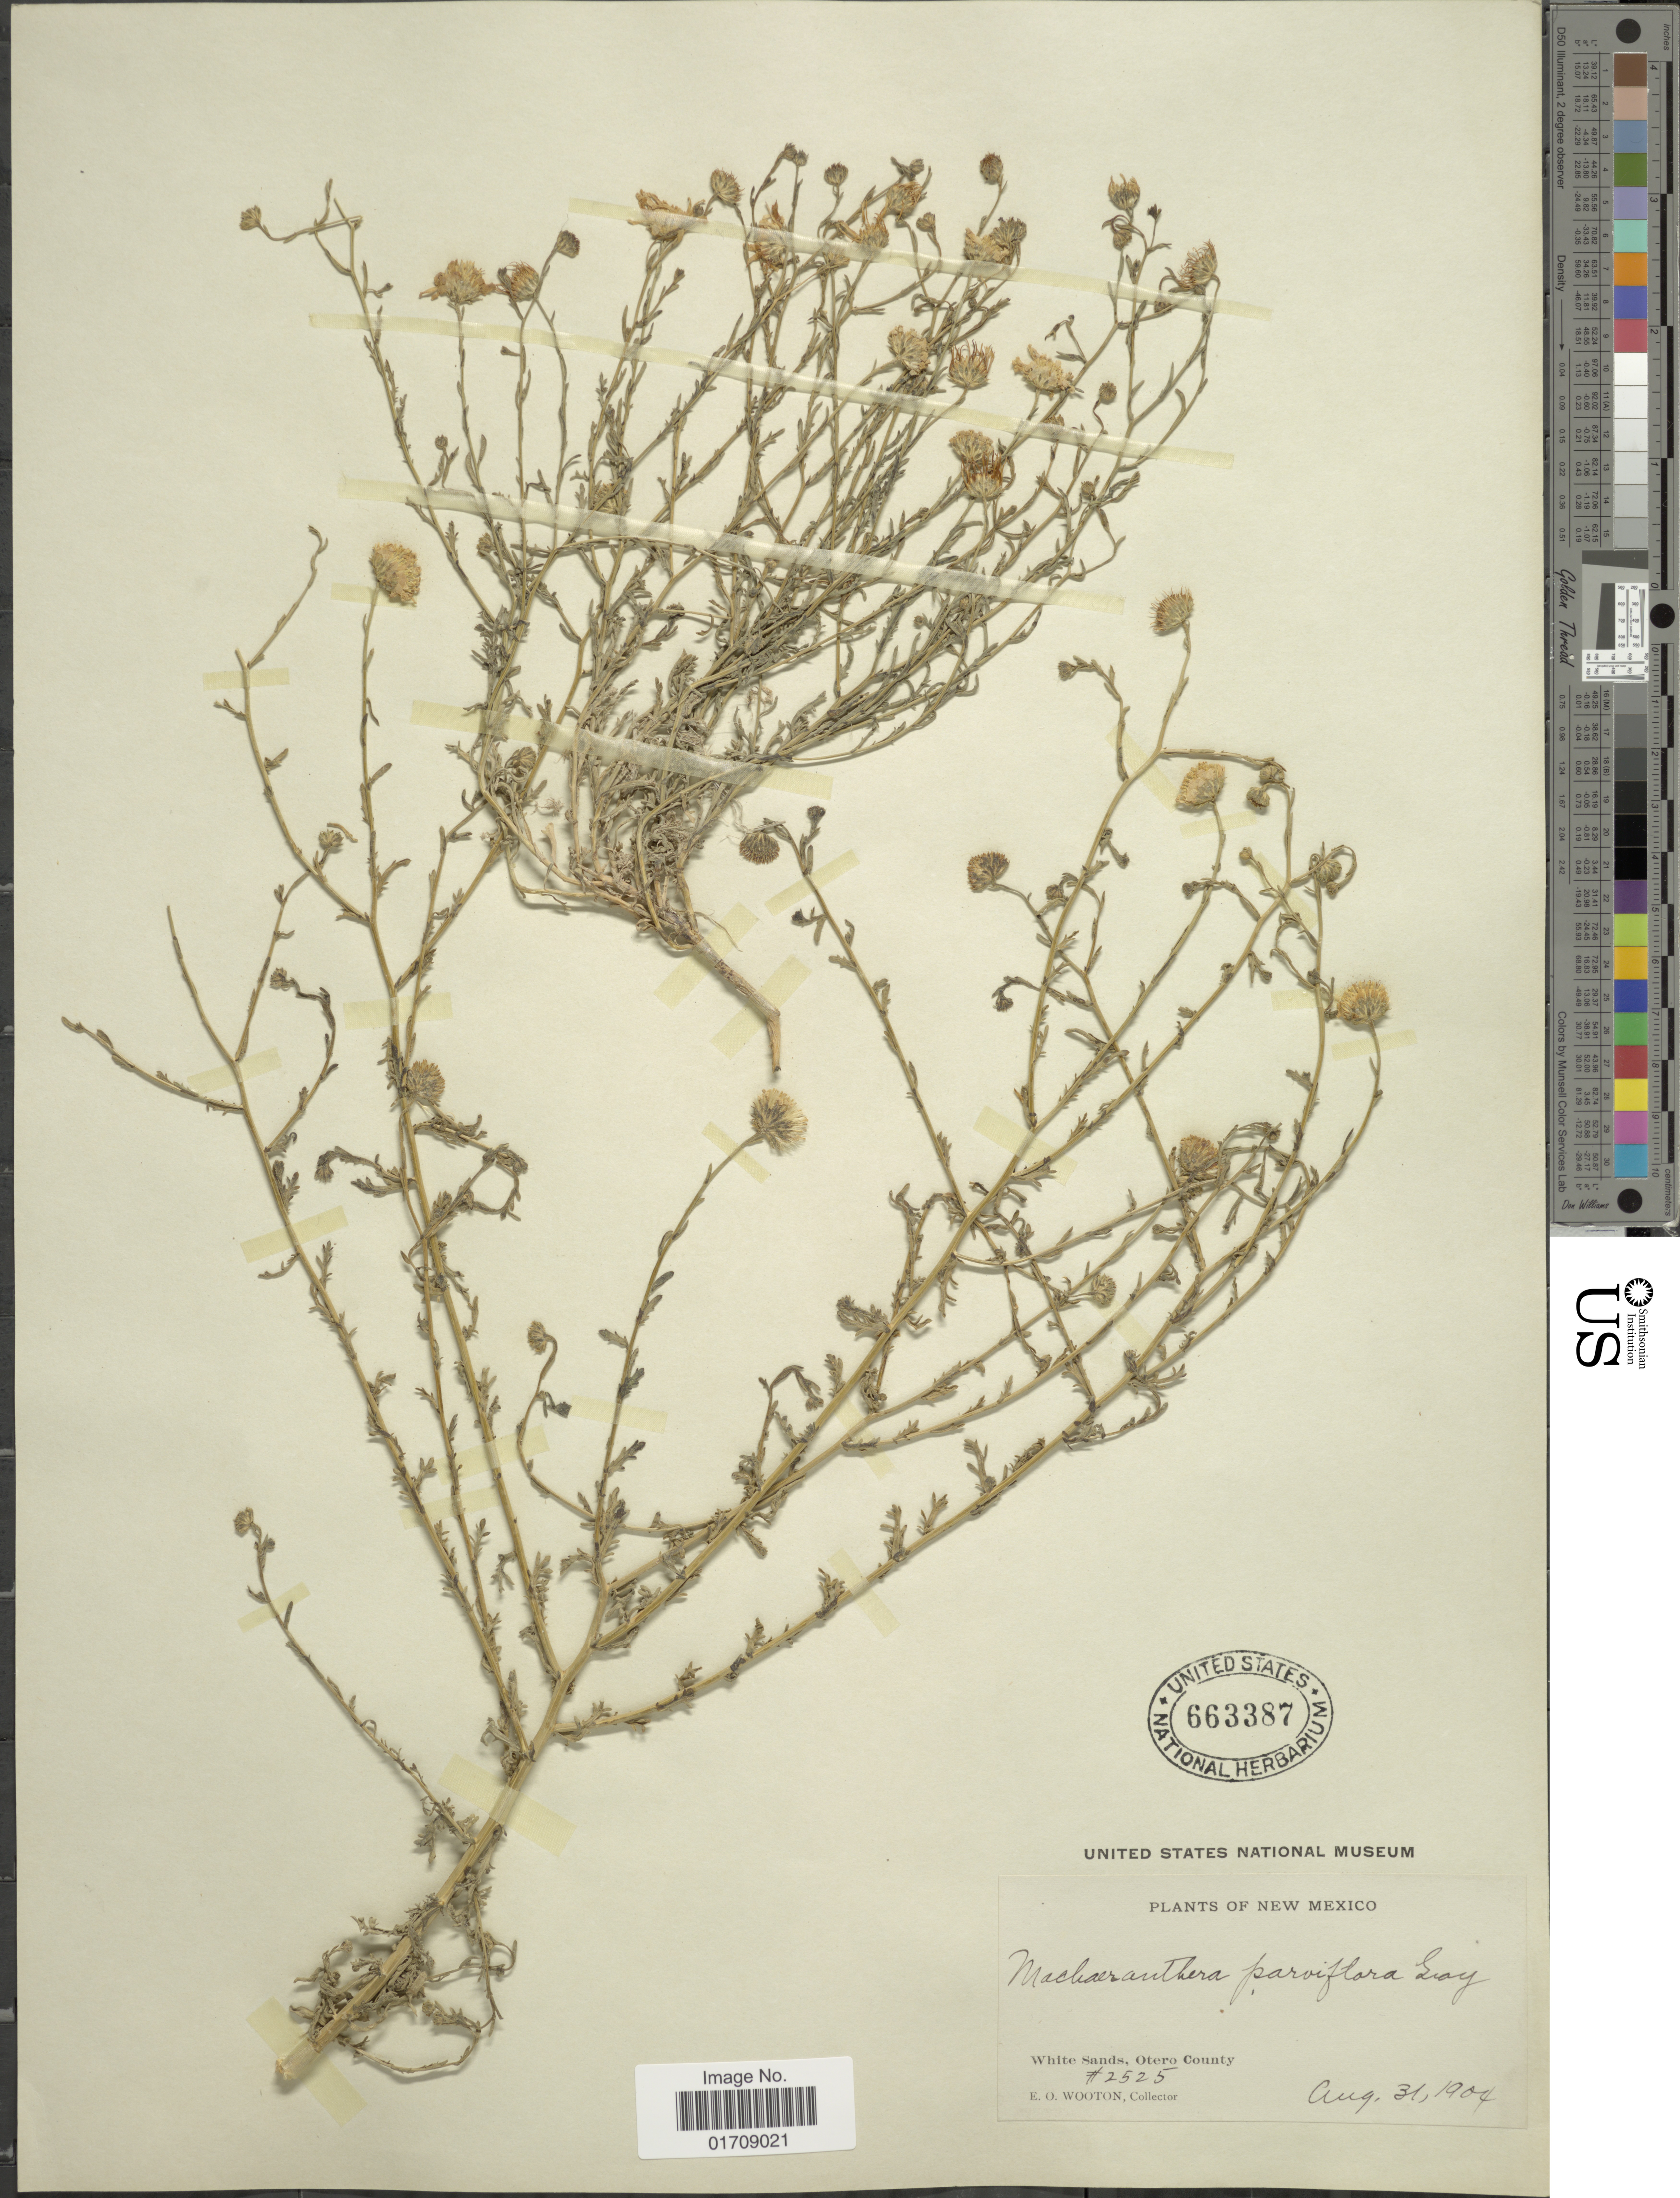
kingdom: Plantae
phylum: Tracheophyta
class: Magnoliopsida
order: Asterales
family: Asteraceae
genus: Machaeranthera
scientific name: Machaeranthera parviflora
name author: A. Gray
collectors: E. O. Wooton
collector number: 2525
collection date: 1904-08-31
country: United States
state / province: New Mexico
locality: White Sands, Otero County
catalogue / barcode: US 663387